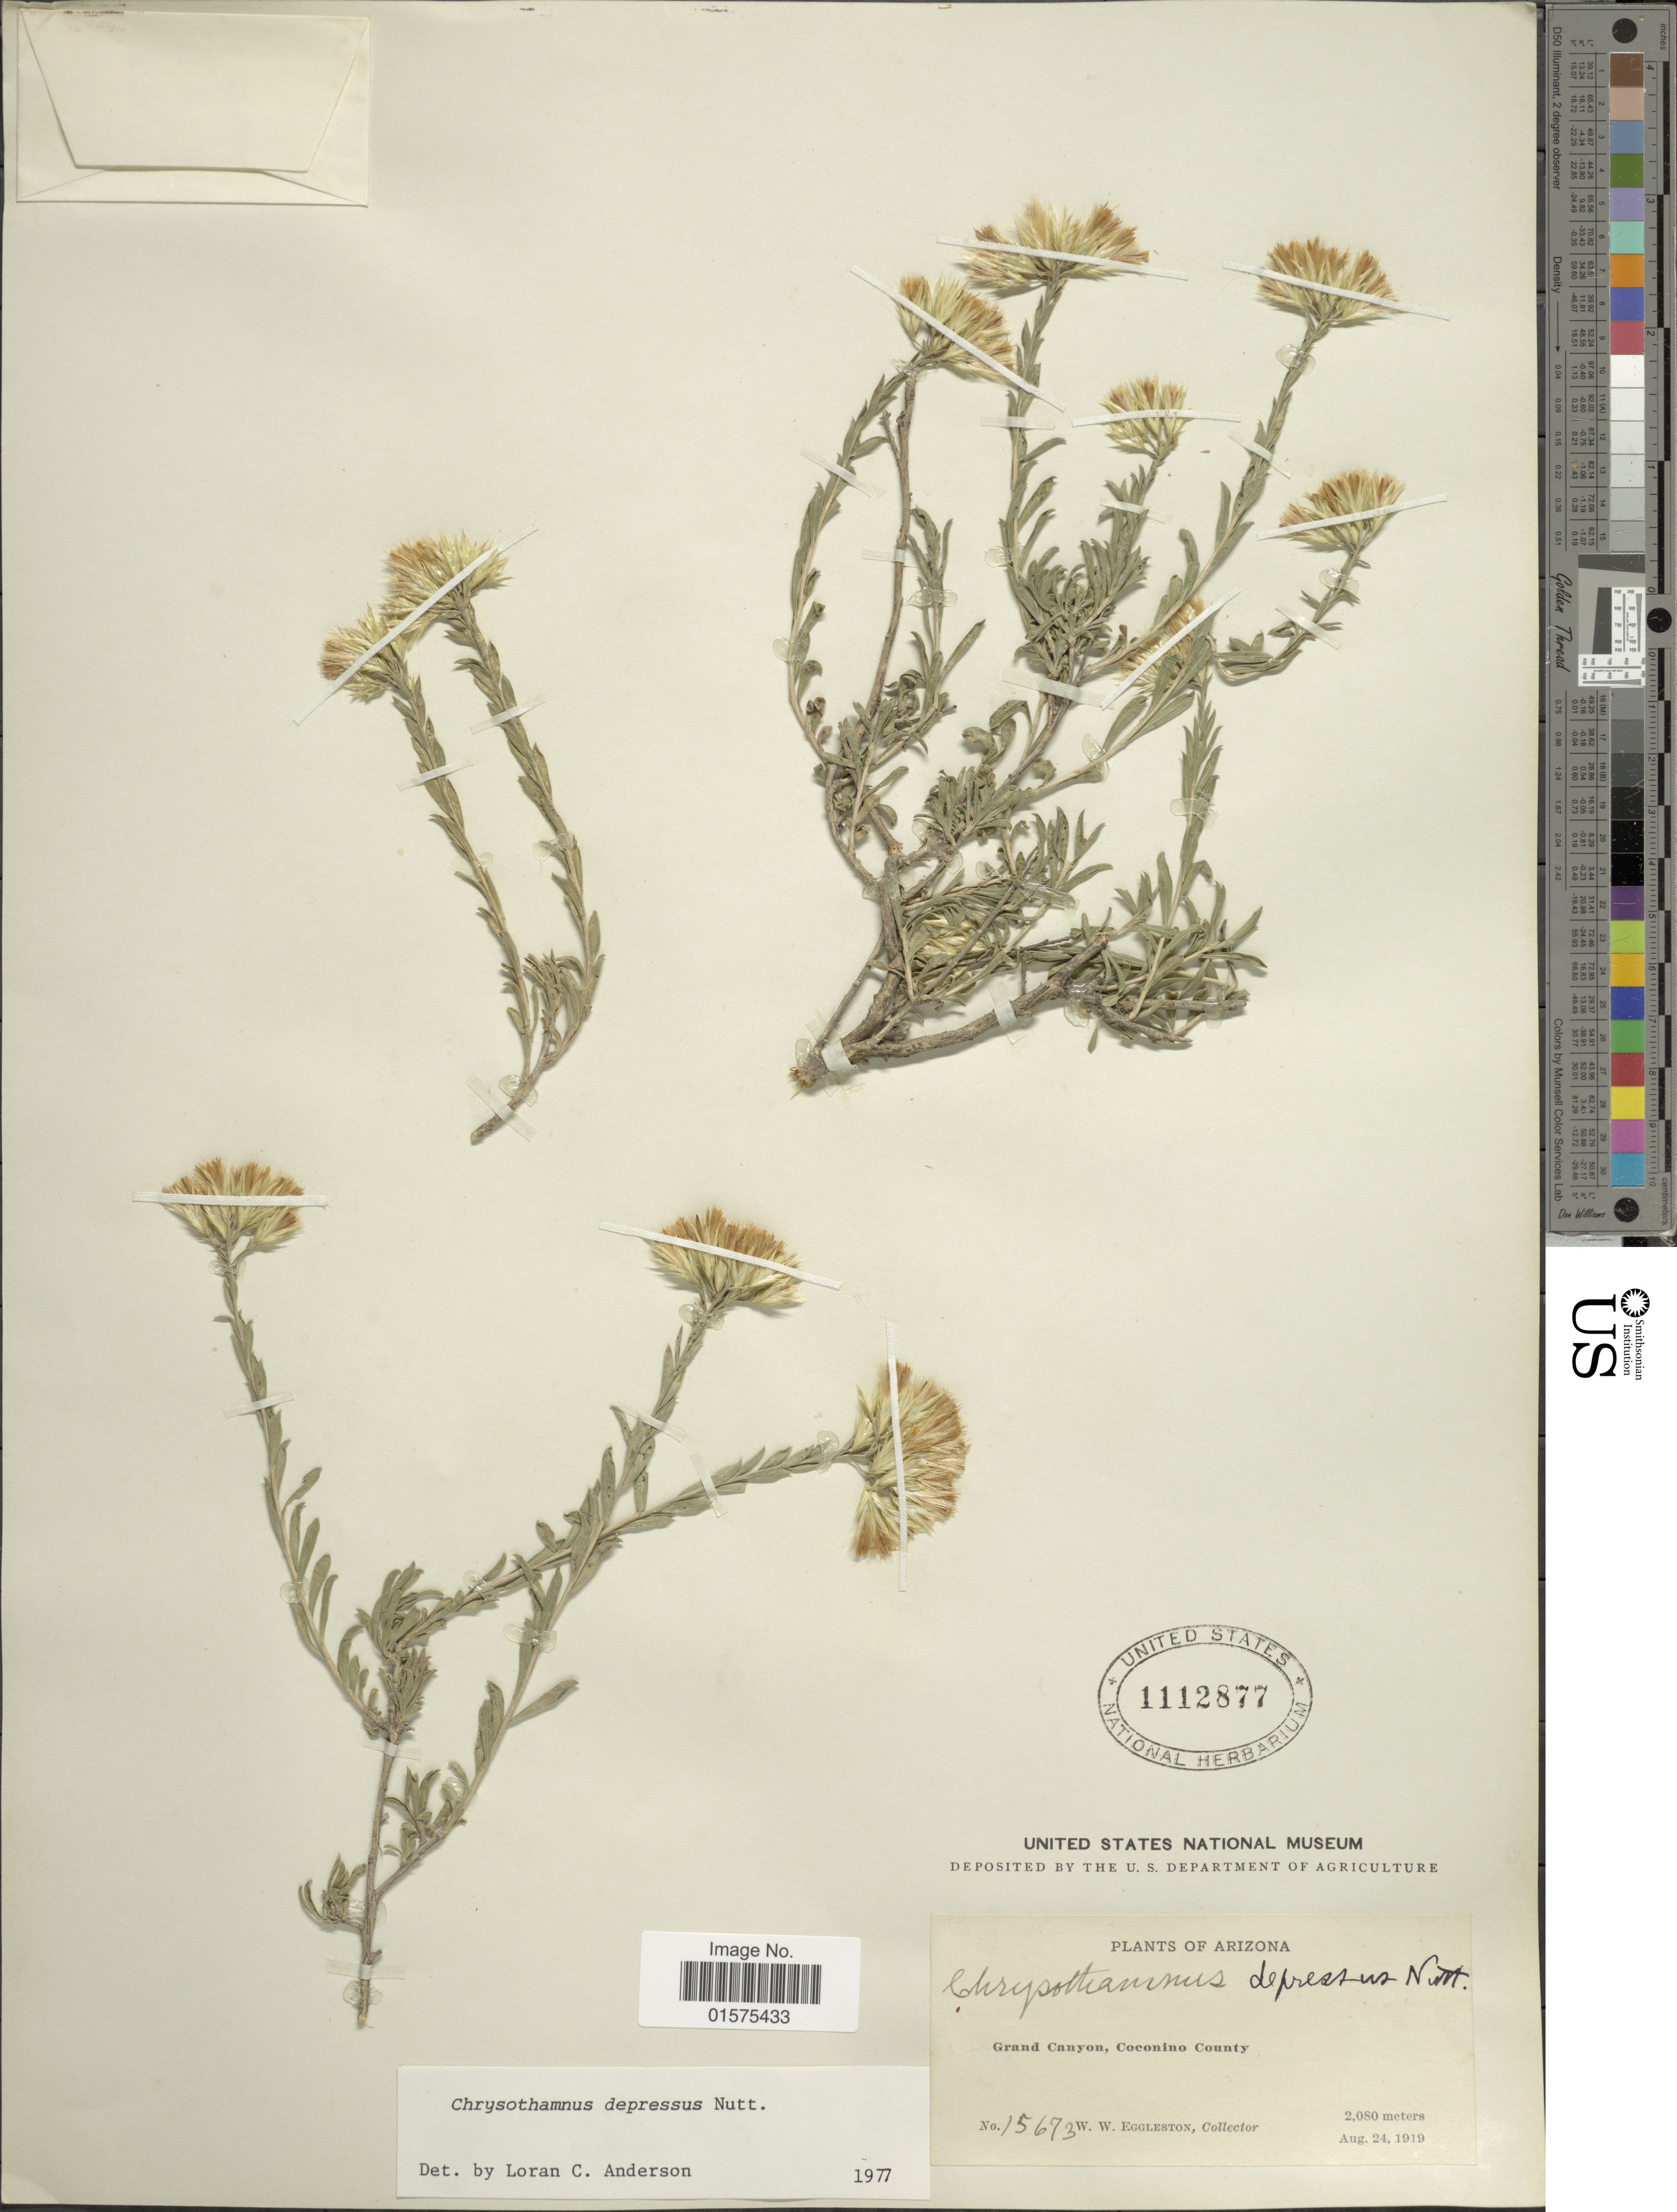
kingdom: Plantae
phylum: Tracheophyta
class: Magnoliopsida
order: Asterales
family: Asteraceae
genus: Chrysothamnus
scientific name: Chrysothamnus depressus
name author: Nutt.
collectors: W. W. Eggleston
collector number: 15673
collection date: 1919-08-24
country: United States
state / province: Arizona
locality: Grand Canyon, Cococino County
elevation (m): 2080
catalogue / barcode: US 1112877